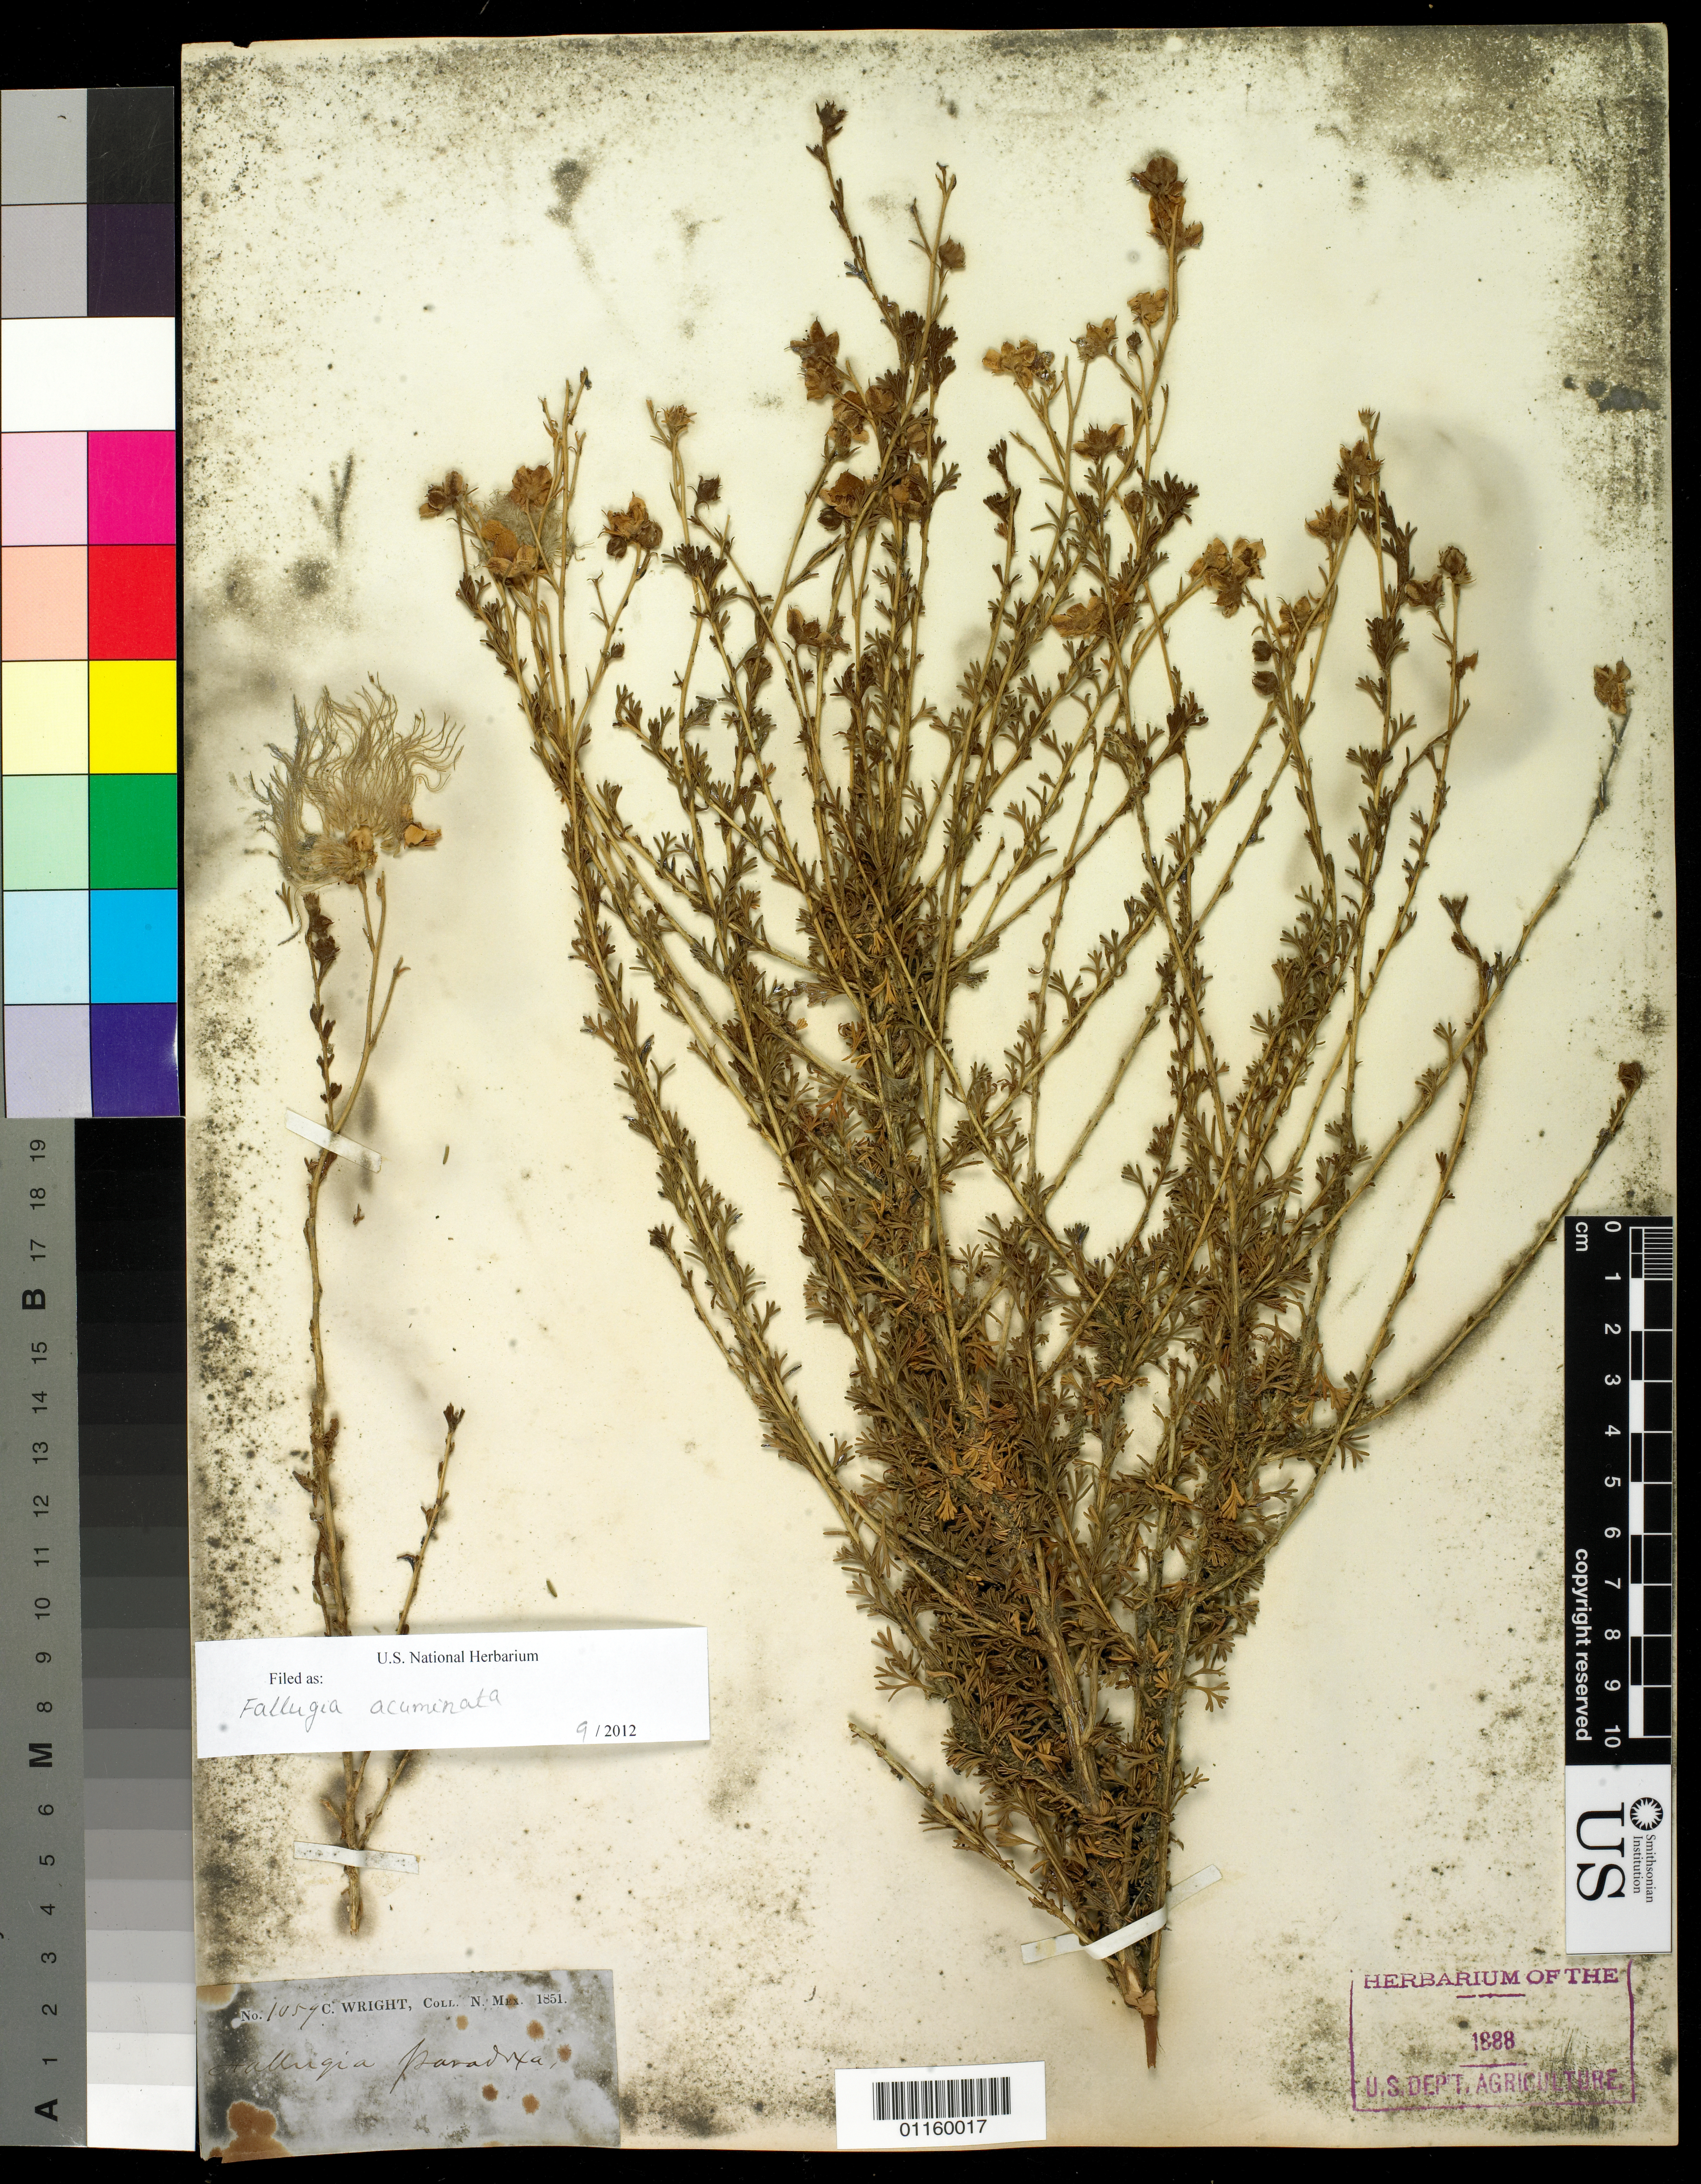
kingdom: Plantae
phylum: Tracheophyta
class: Magnoliopsida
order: Rosales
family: Rosaceae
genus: Fallugia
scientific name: Fallugia acuminata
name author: (Wooton) Rydb.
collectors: C. Wright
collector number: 1059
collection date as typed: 1851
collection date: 1851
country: United States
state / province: New Mexico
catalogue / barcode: US 1